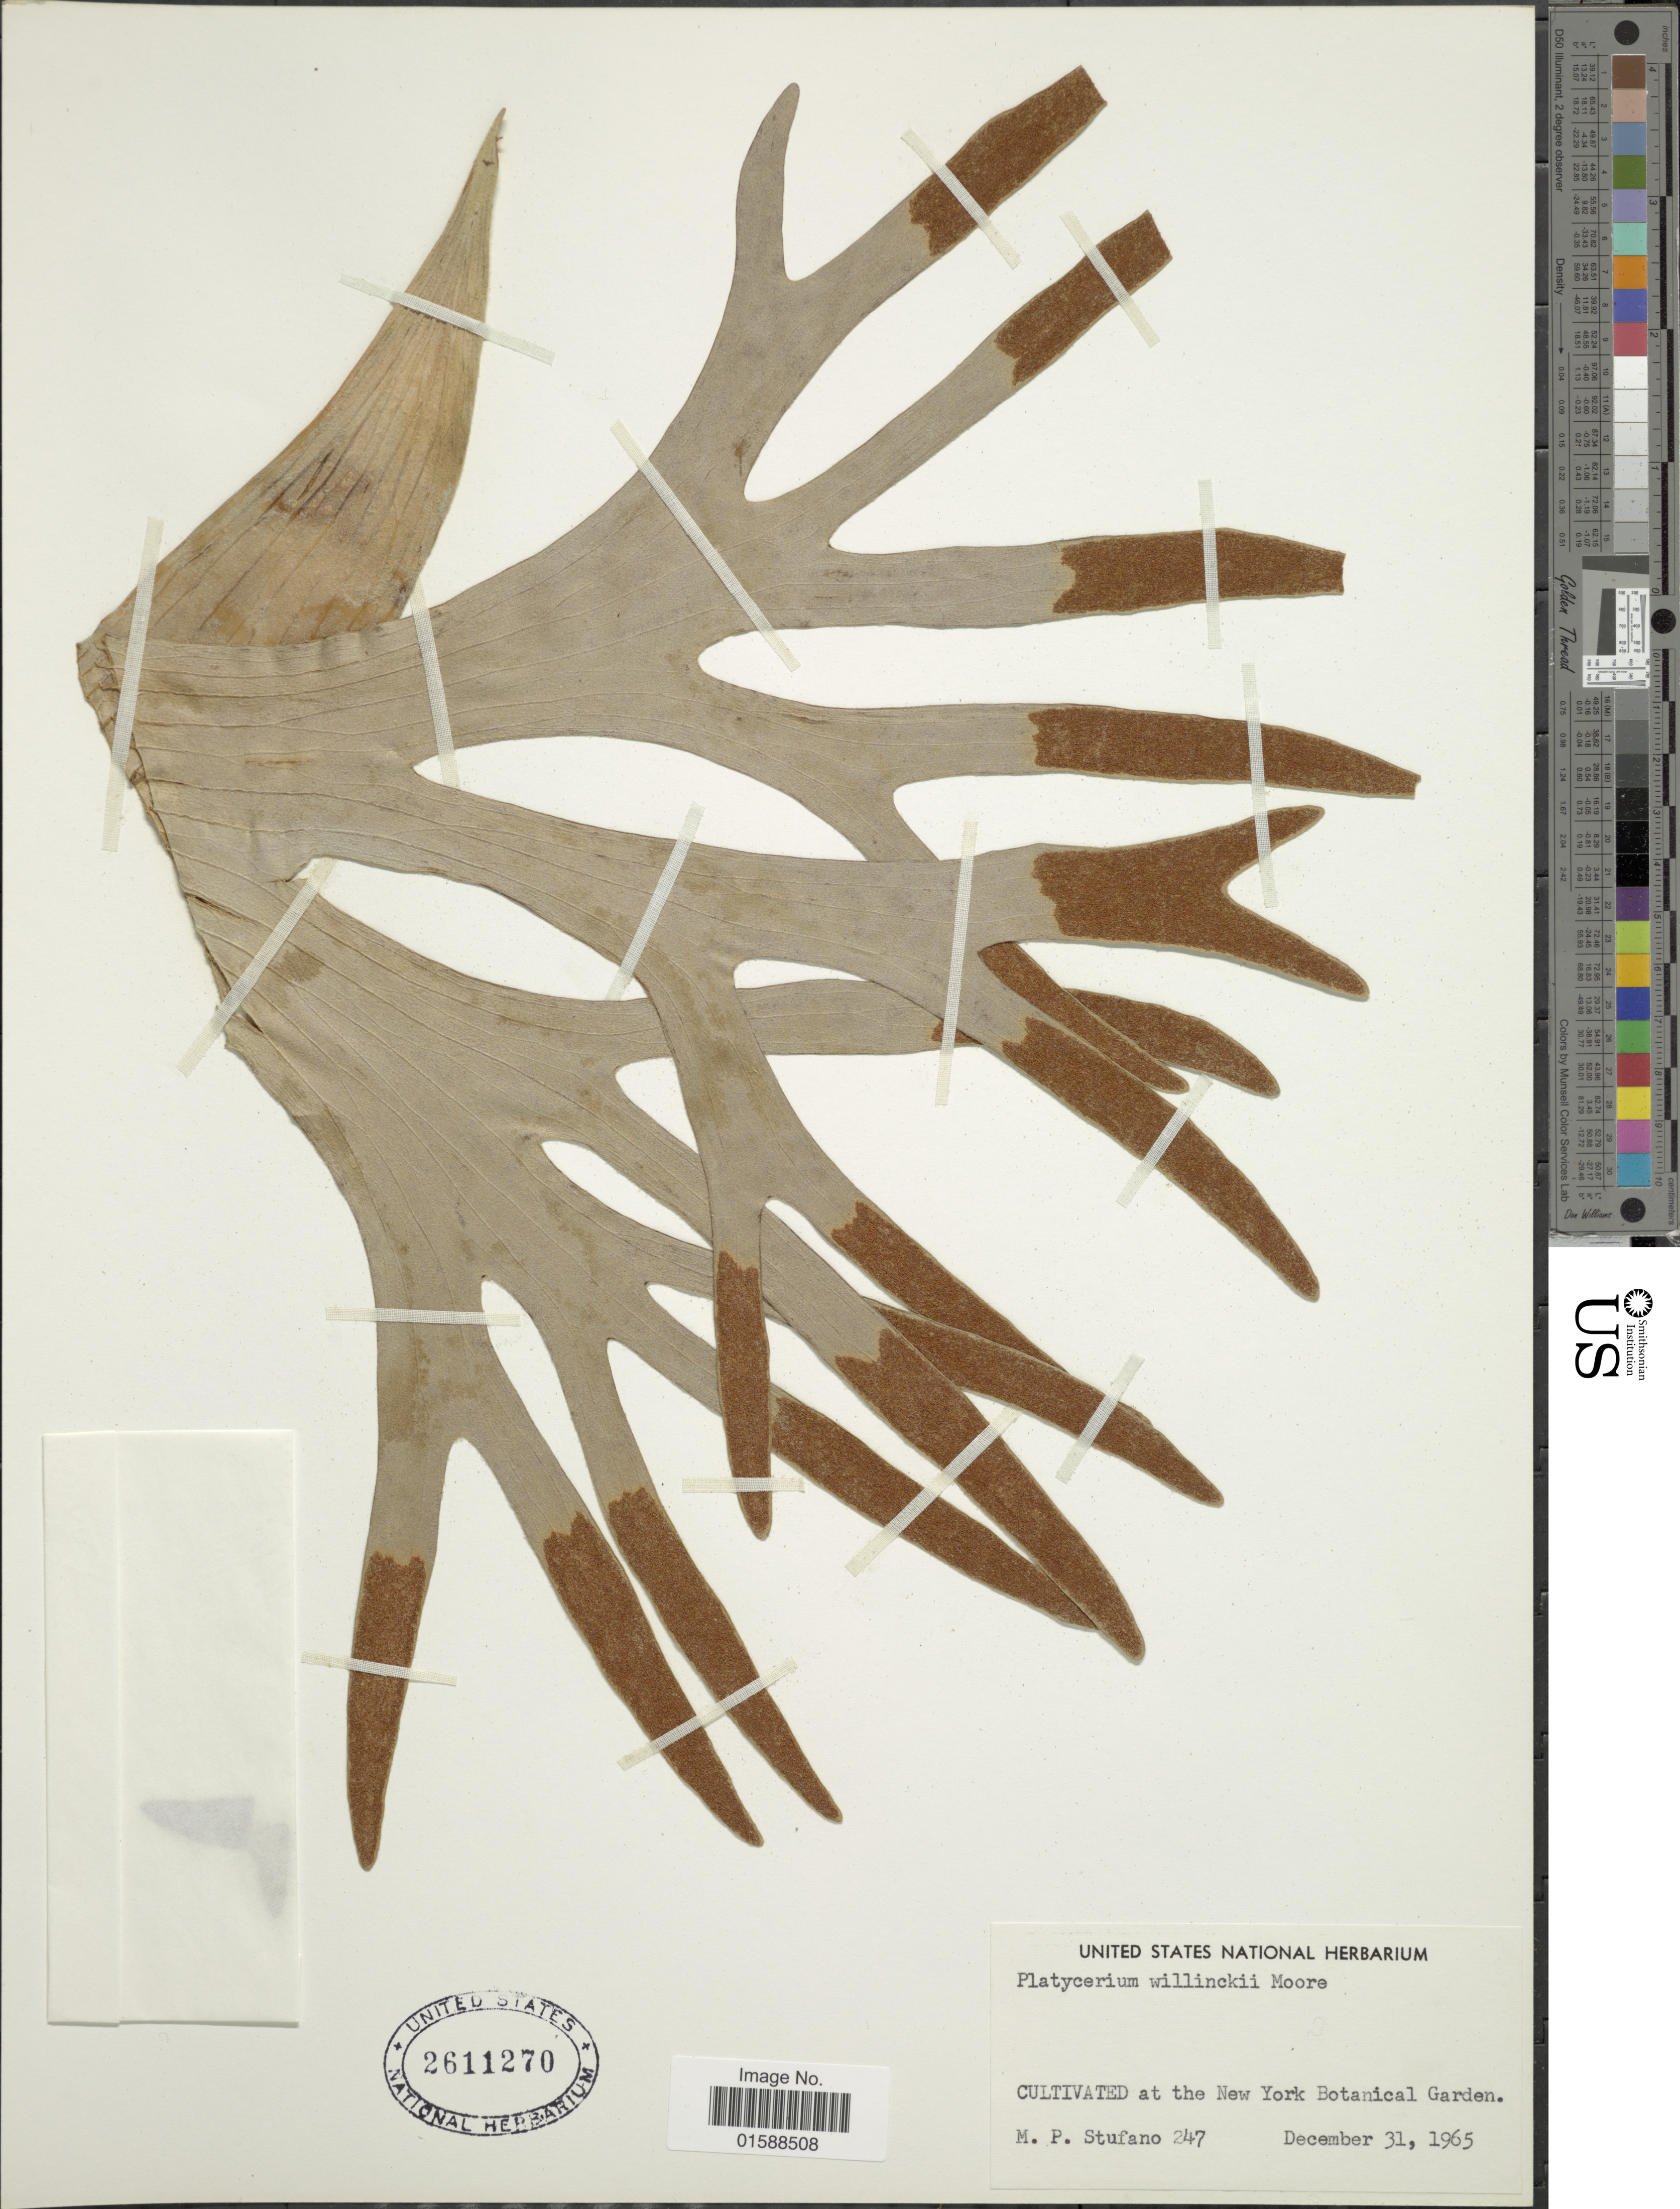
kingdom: Plantae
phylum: Tracheophyta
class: Polypodiopsida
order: Polypodiales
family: Polypodiaceae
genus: Platycerium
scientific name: Platycerium willinckii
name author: L.B. Moore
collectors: M. Stufano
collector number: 247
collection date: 1965-12-31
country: United States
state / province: New York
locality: New York Botanical garden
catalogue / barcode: US 2611270